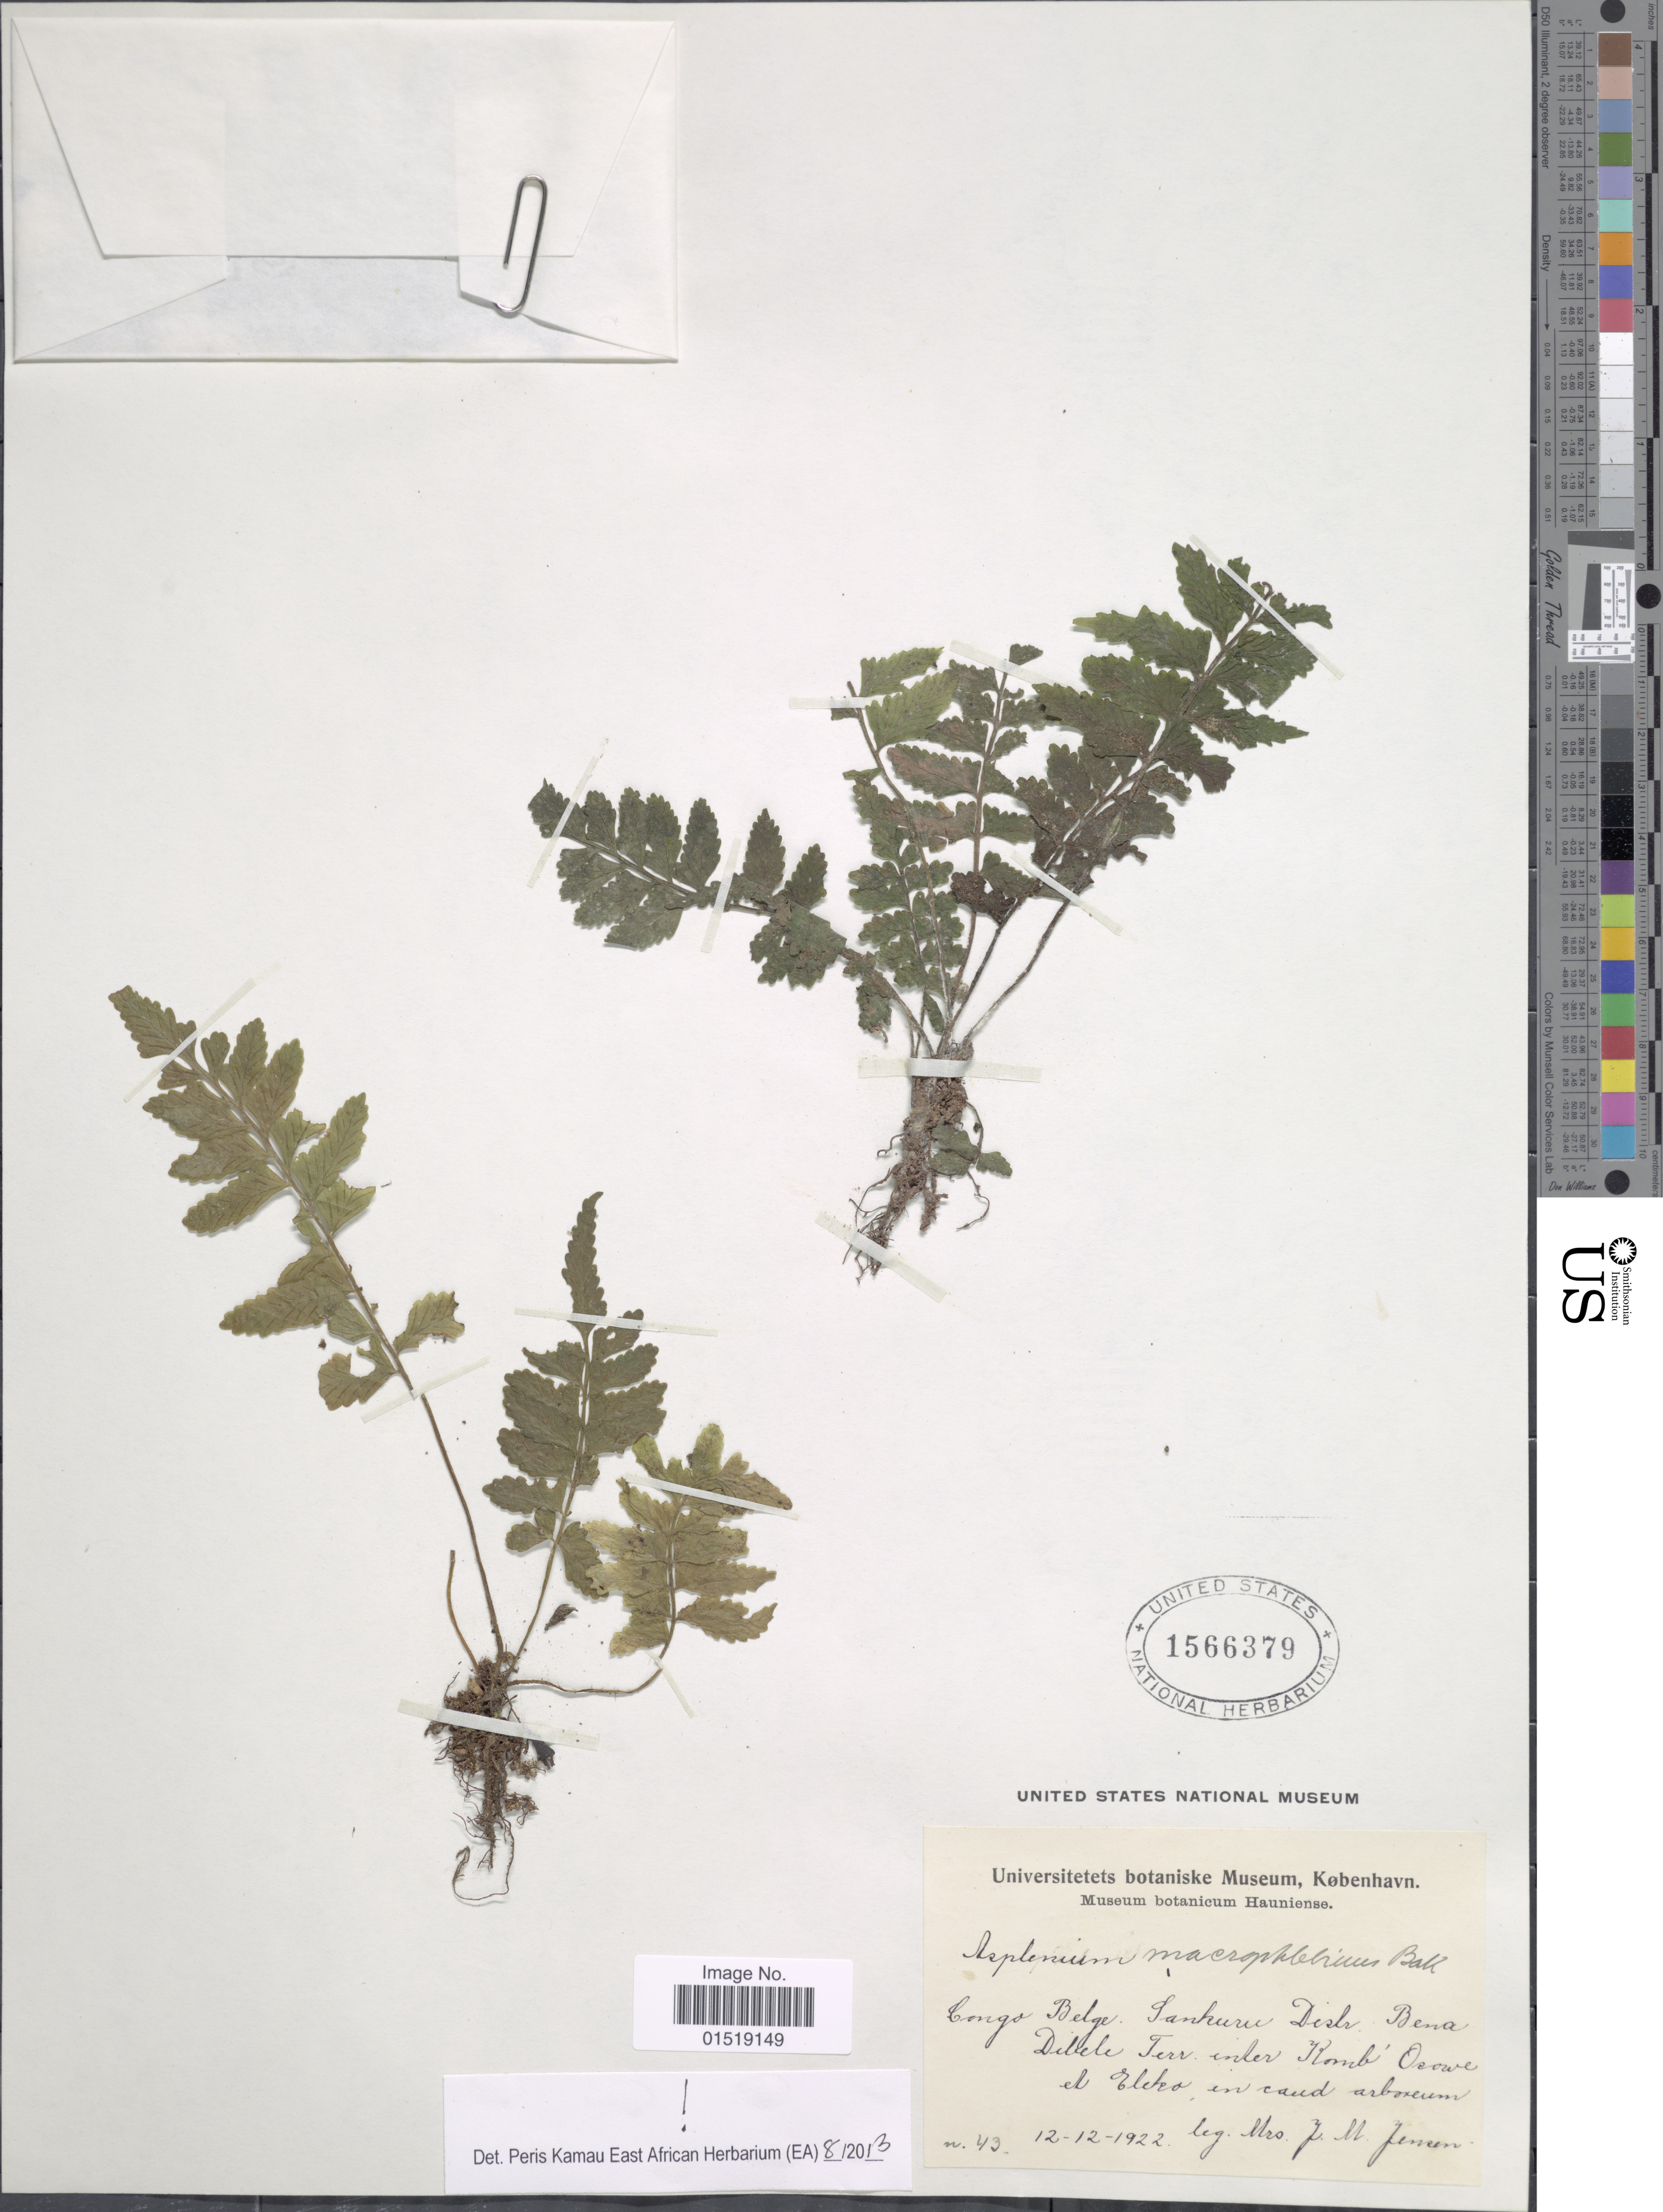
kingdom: Plantae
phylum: Tracheophyta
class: Polypodiopsida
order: Polypodiales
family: Aspleniaceae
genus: Asplenium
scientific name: Asplenium macrophlebium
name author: Baker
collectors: T. Jensen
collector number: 43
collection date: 1922-12-12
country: Congo, Democratic Republic of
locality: Congo Belge. Sankuru Distr. Bena Dibele Terr. inter Komb' Osowe el Eleko in caud arboreum.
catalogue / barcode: US 1566379